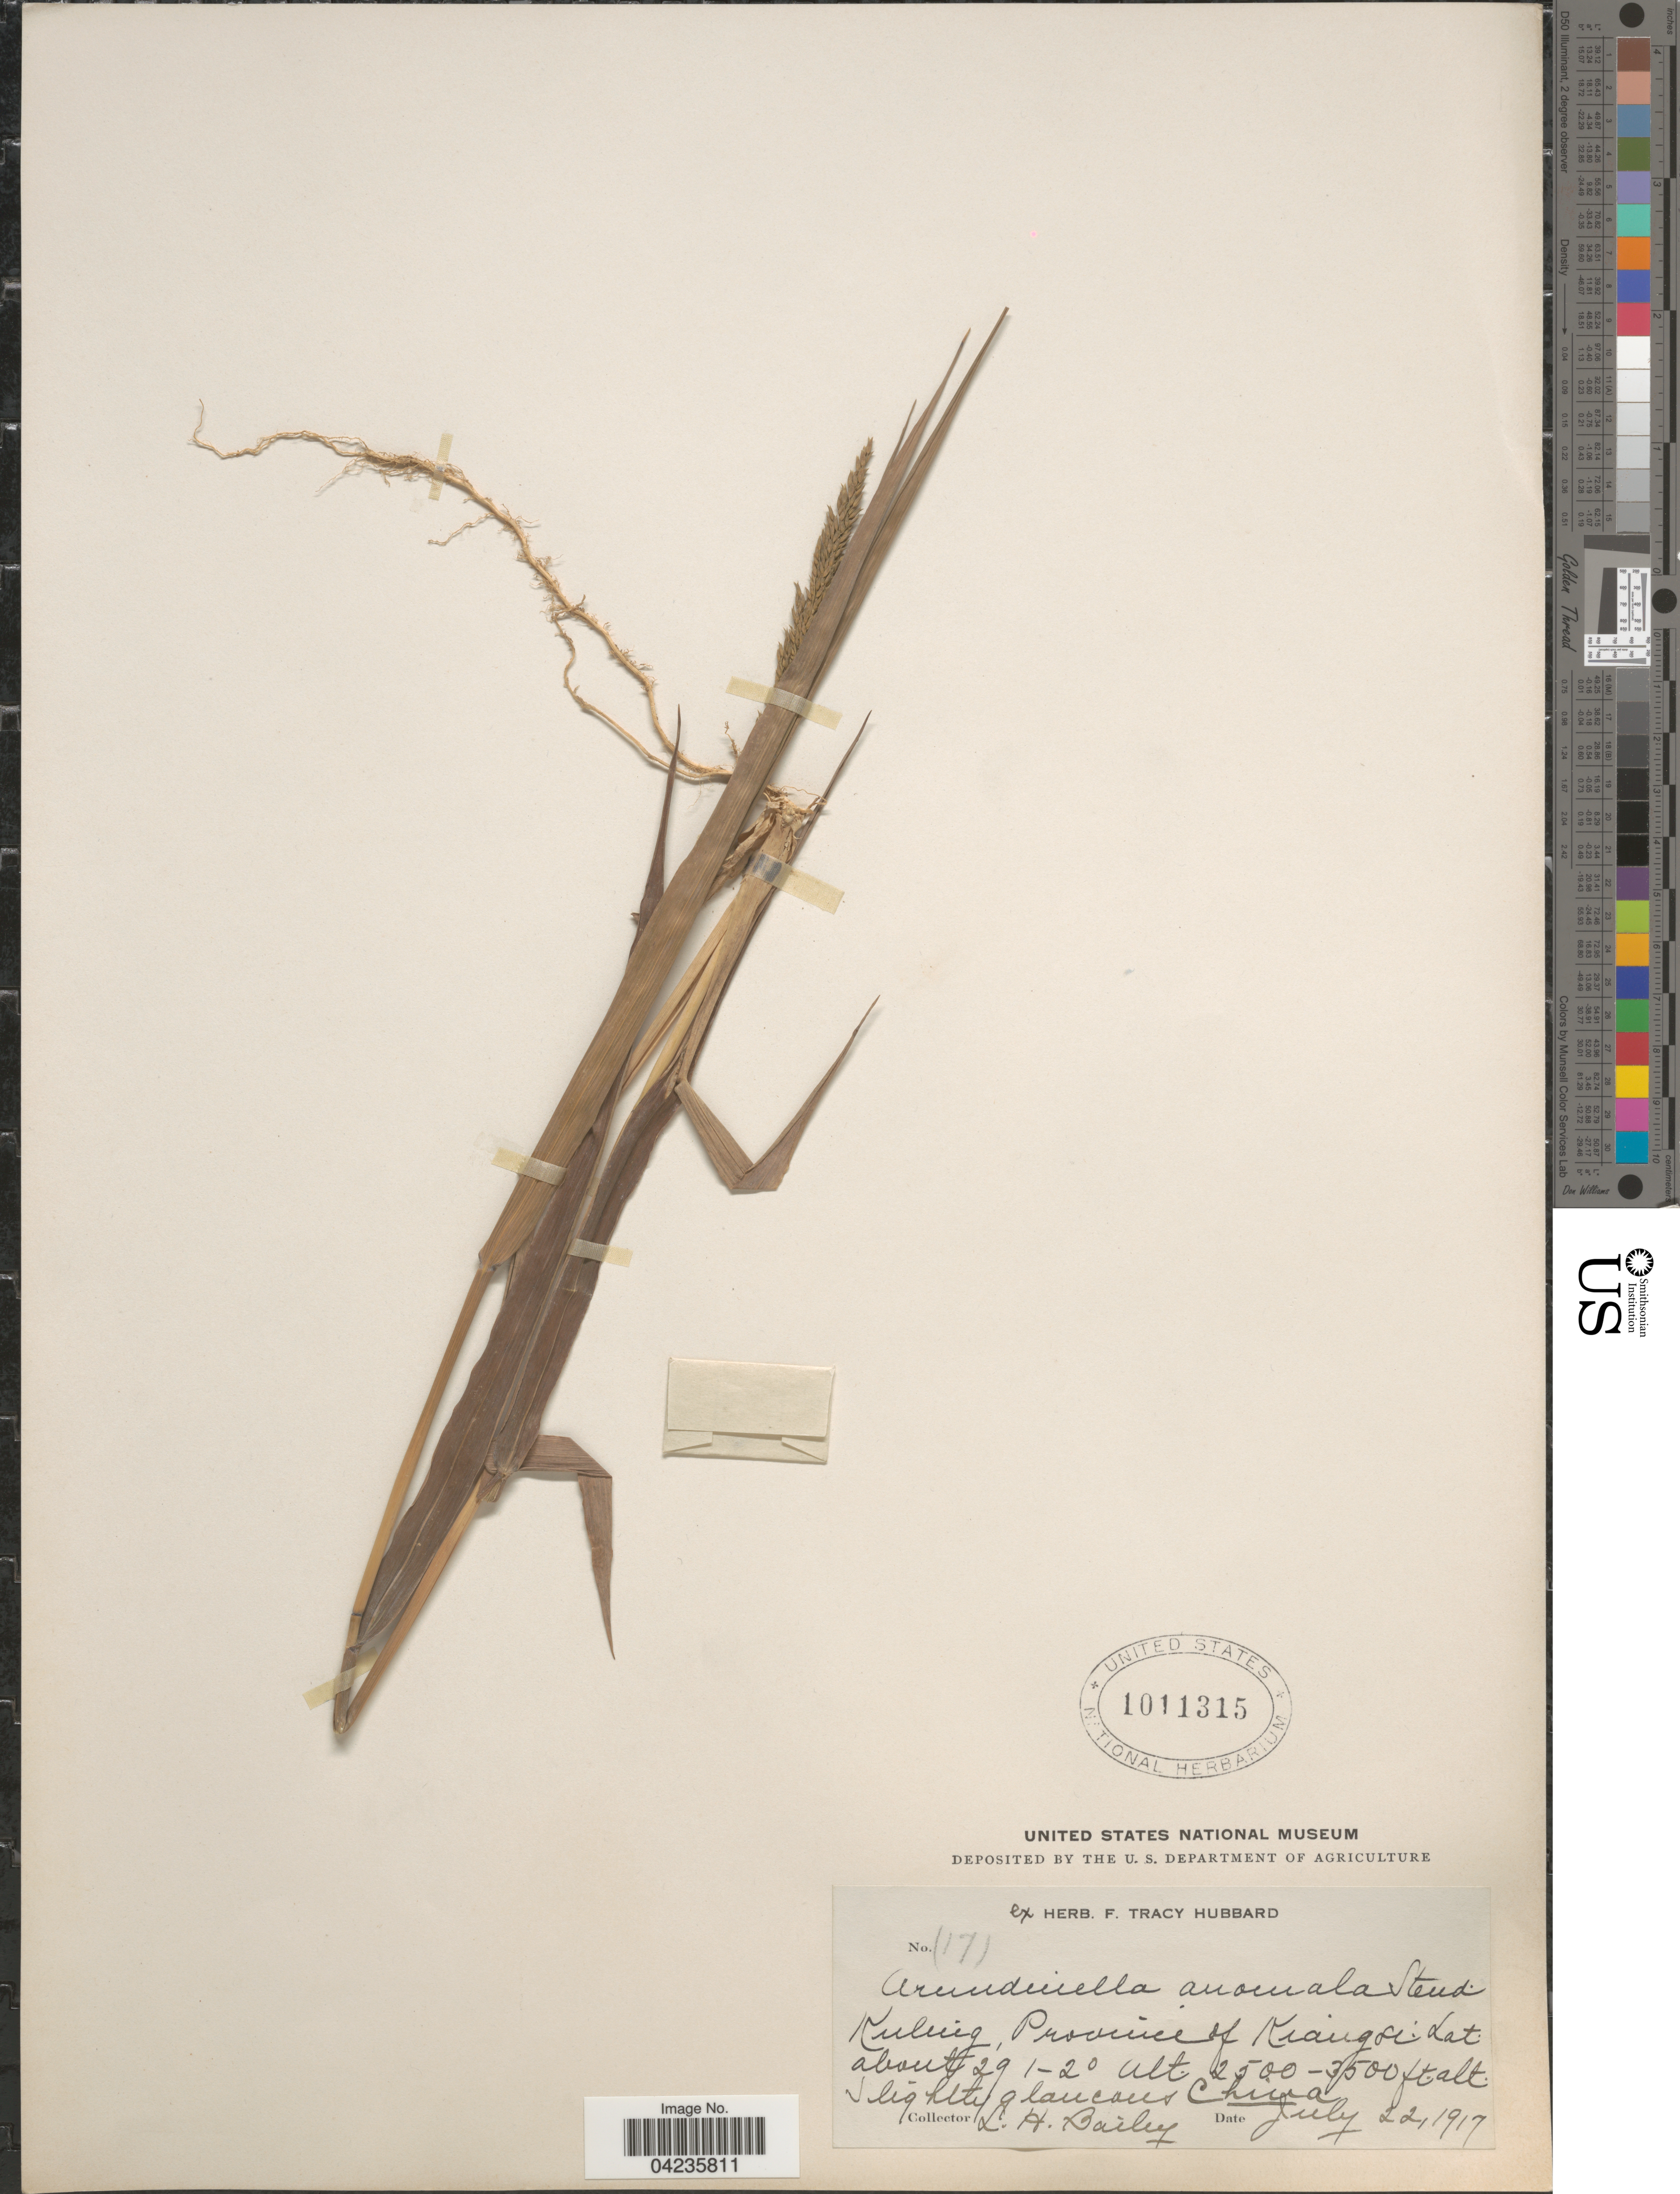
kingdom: Plantae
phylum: Tracheophyta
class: Liliopsida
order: Poales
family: Poaceae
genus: Arundinella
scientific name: Arundinella hirta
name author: (Thunb.) Tanaka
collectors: L. H. Bailey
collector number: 17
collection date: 1917-07-22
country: China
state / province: Jiangxi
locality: Kuling, Province of Kiangsi.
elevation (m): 762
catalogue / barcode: US 1011315